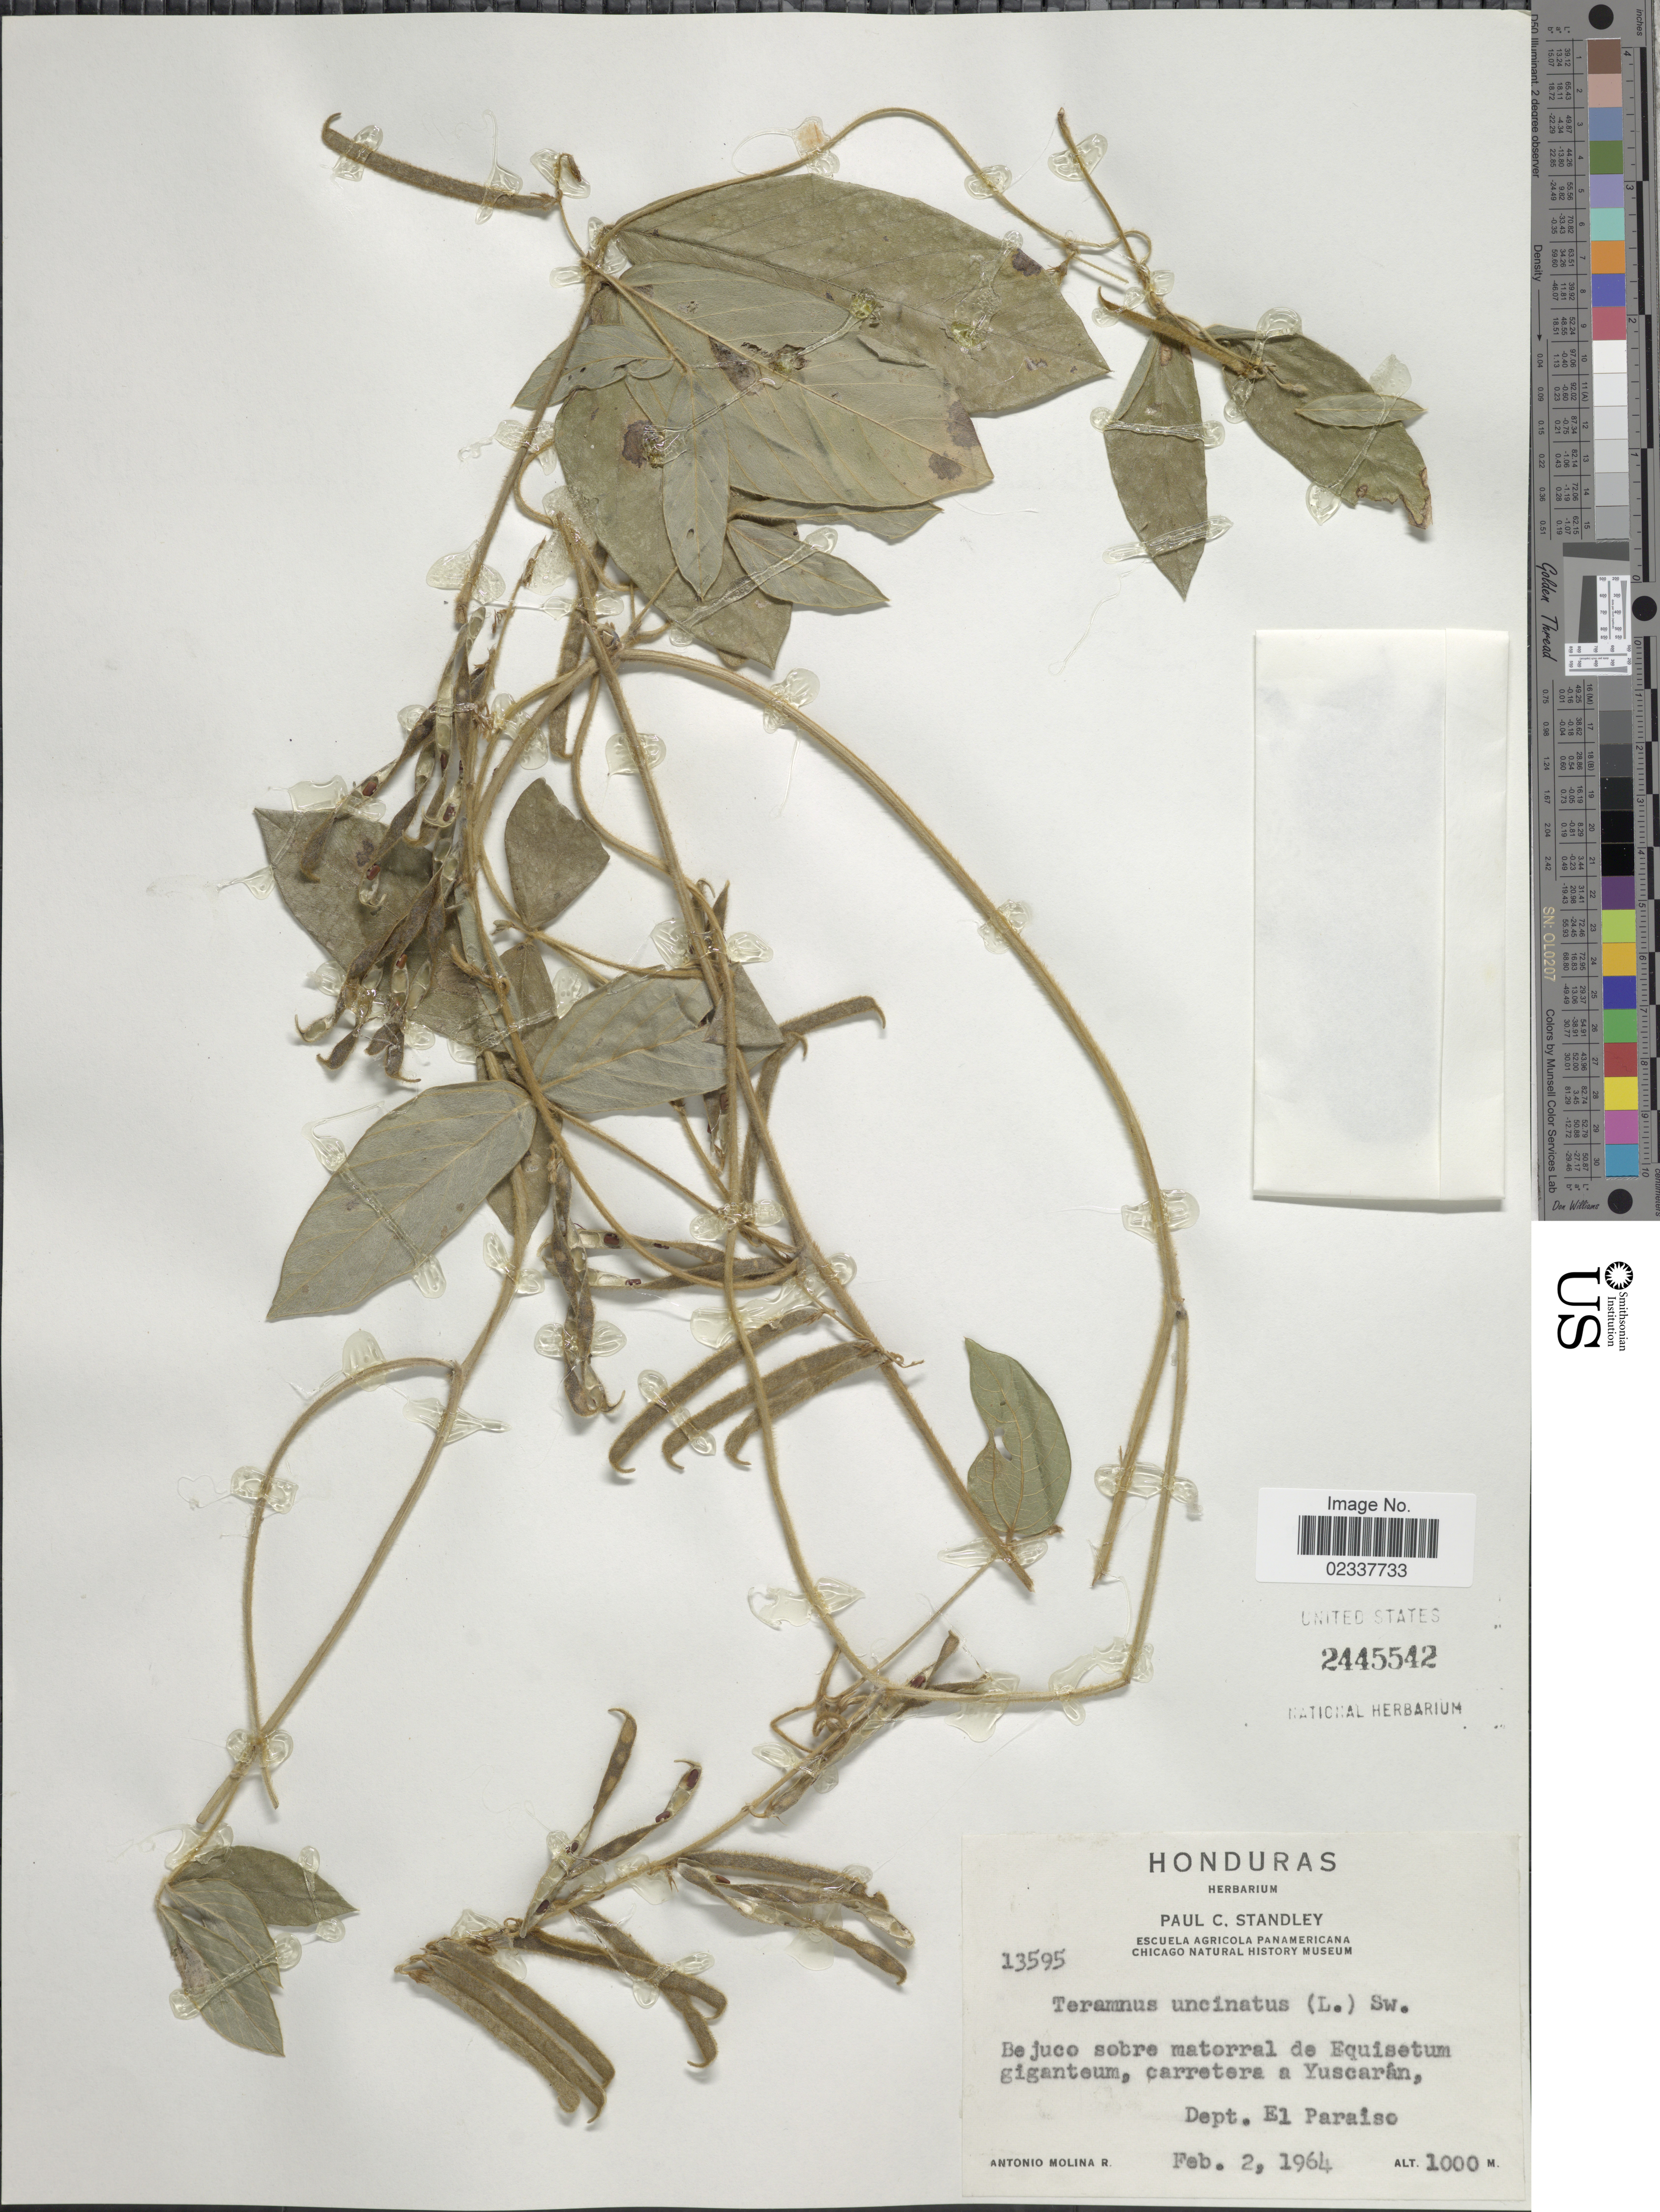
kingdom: Plantae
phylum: Tracheophyta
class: Magnoliopsida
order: Fabales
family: Fabaceae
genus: Teramnus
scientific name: Teramnus uncinatus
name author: (L.) Sw.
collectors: A. Molina R.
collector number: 13595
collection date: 1964-02-02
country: Honduras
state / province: El Paraíso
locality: Bejuco sobre matorral de Equisetum giganteum, carretera a Yuscaran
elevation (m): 1000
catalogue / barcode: US 2445542